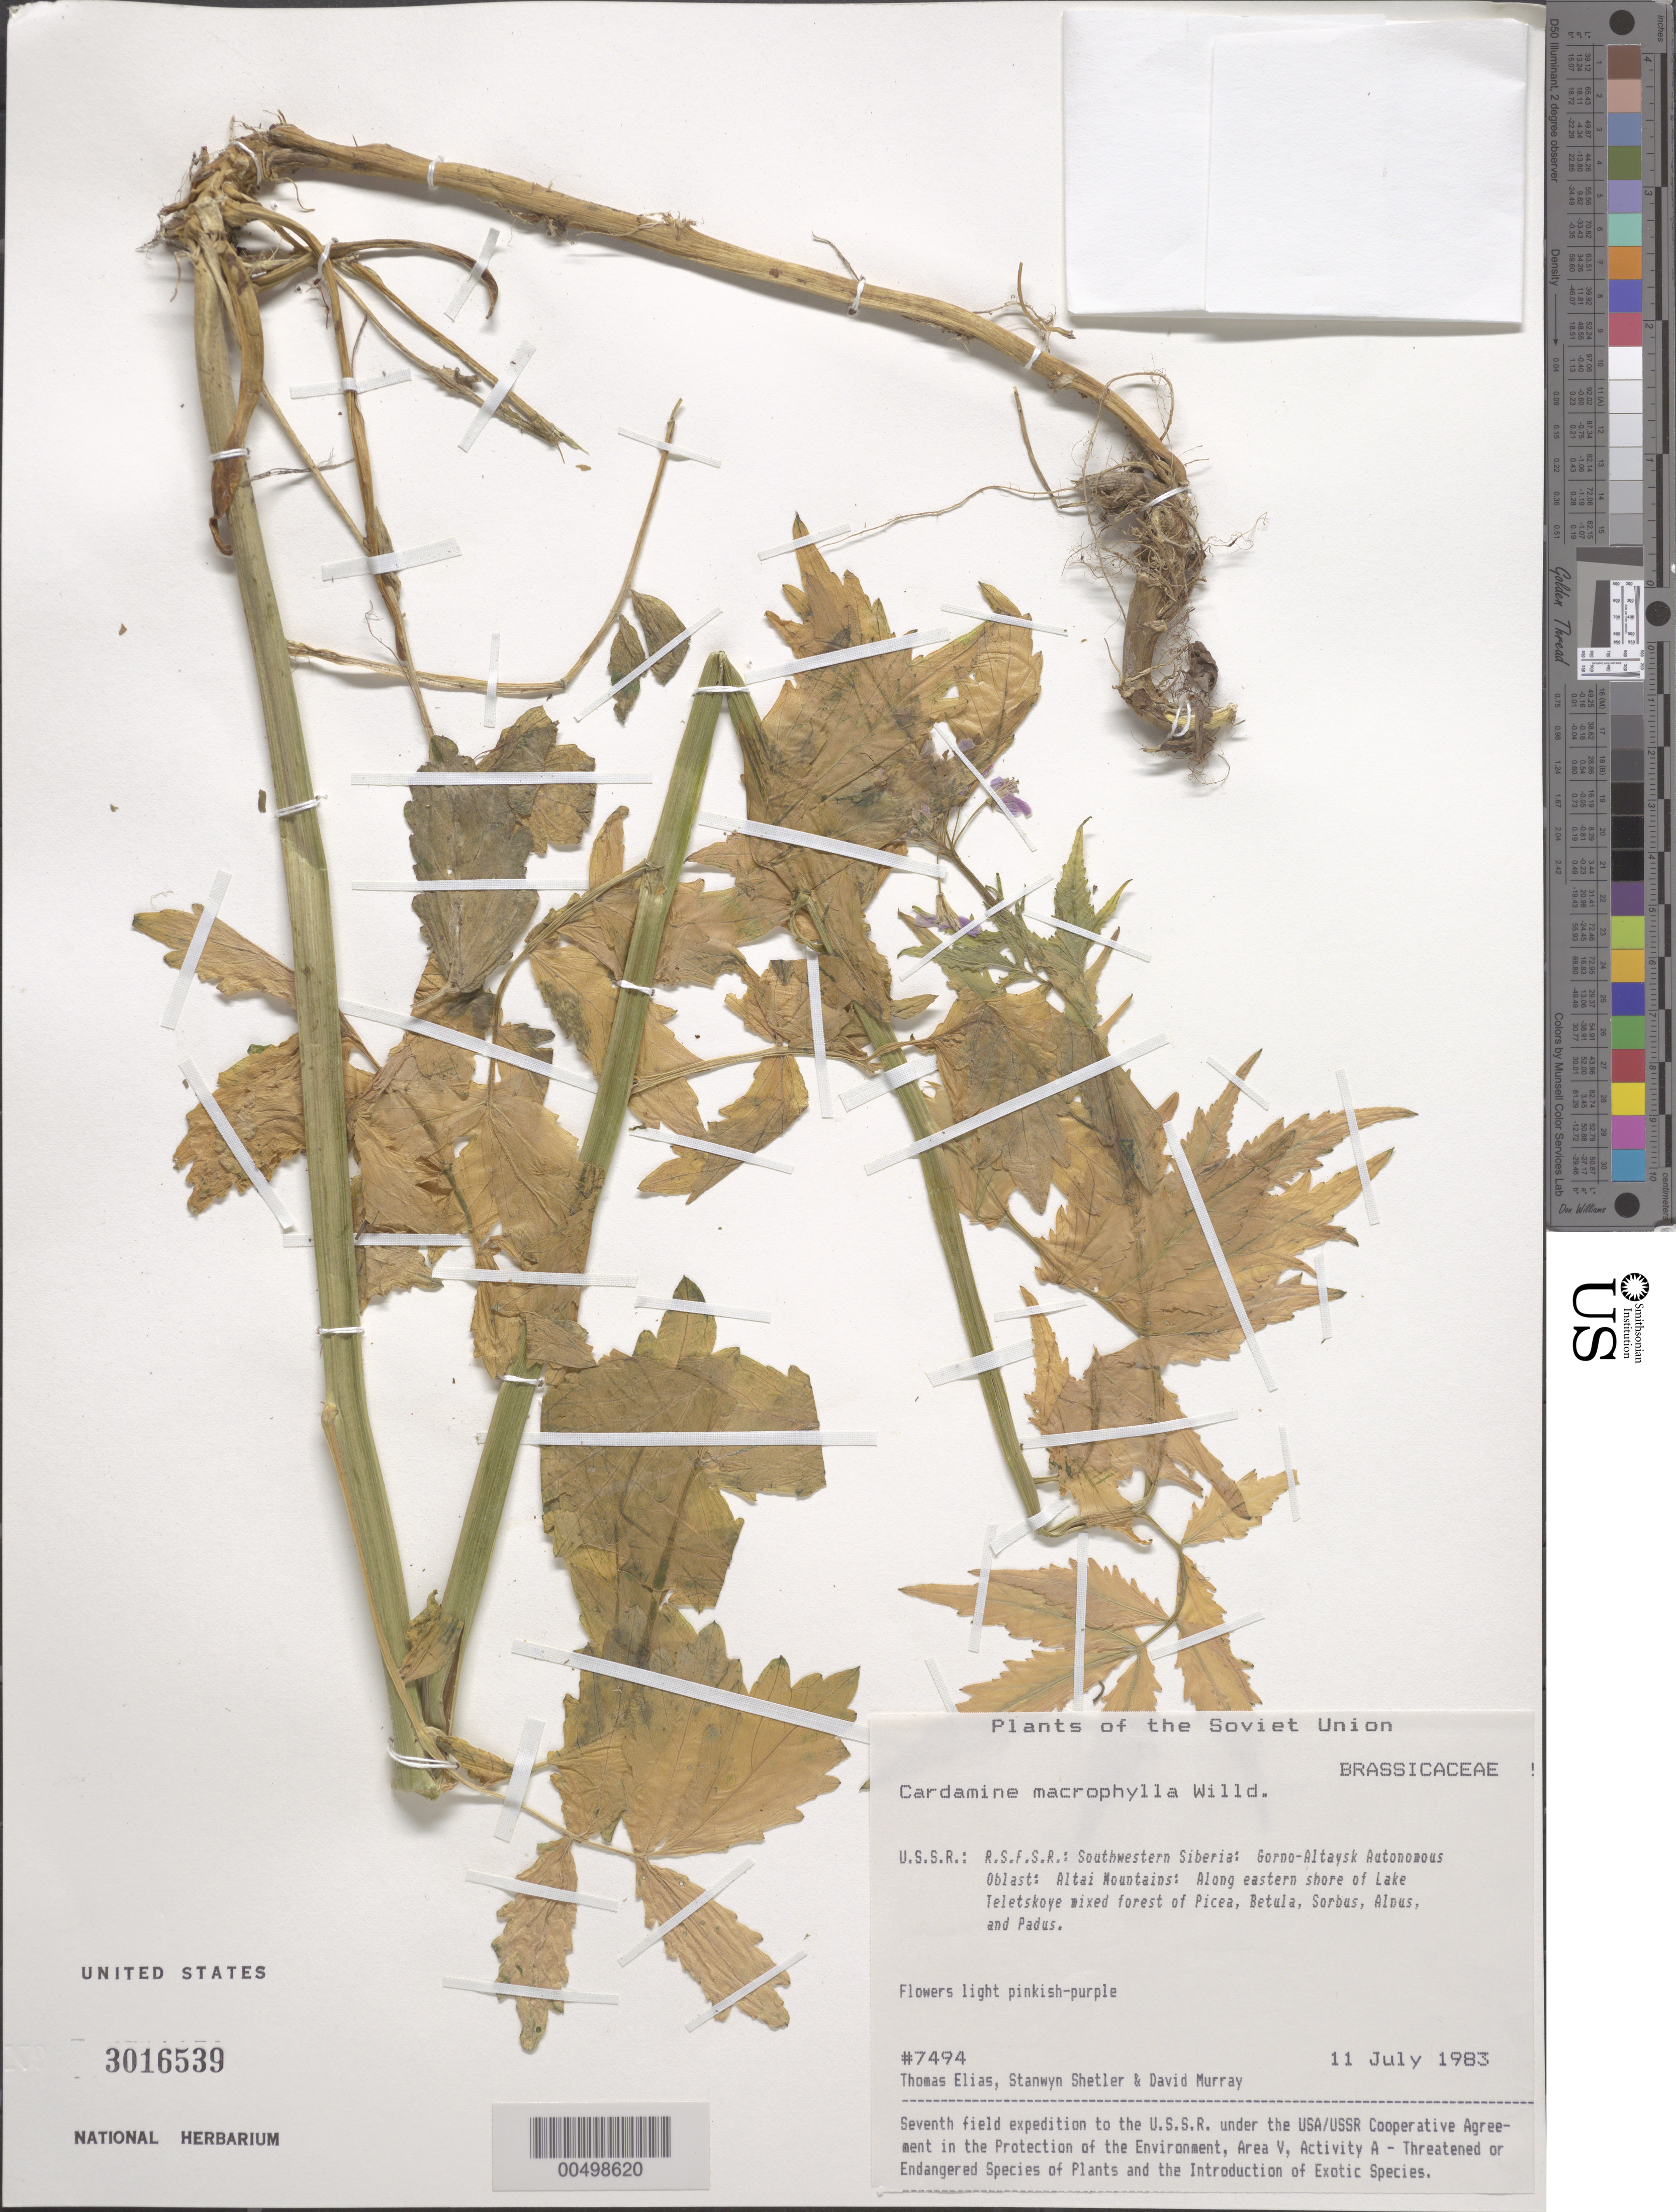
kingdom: Plantae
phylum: Tracheophyta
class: Magnoliopsida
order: Brassicales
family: Brassicaceae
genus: Cardamine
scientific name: Cardamine macrophylla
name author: Willd.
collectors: T. Elias, S. Shetler & D. F. Murray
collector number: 7494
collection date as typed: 11 Jul 1983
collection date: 1983-07-11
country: Russian Federation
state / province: Altai Republic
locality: Altai Mountains, along eastern shore of Lake Teletskoye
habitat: mixed forest of Picea, Betula, Sorbus, Alnus, and Padus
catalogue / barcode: US 3016539